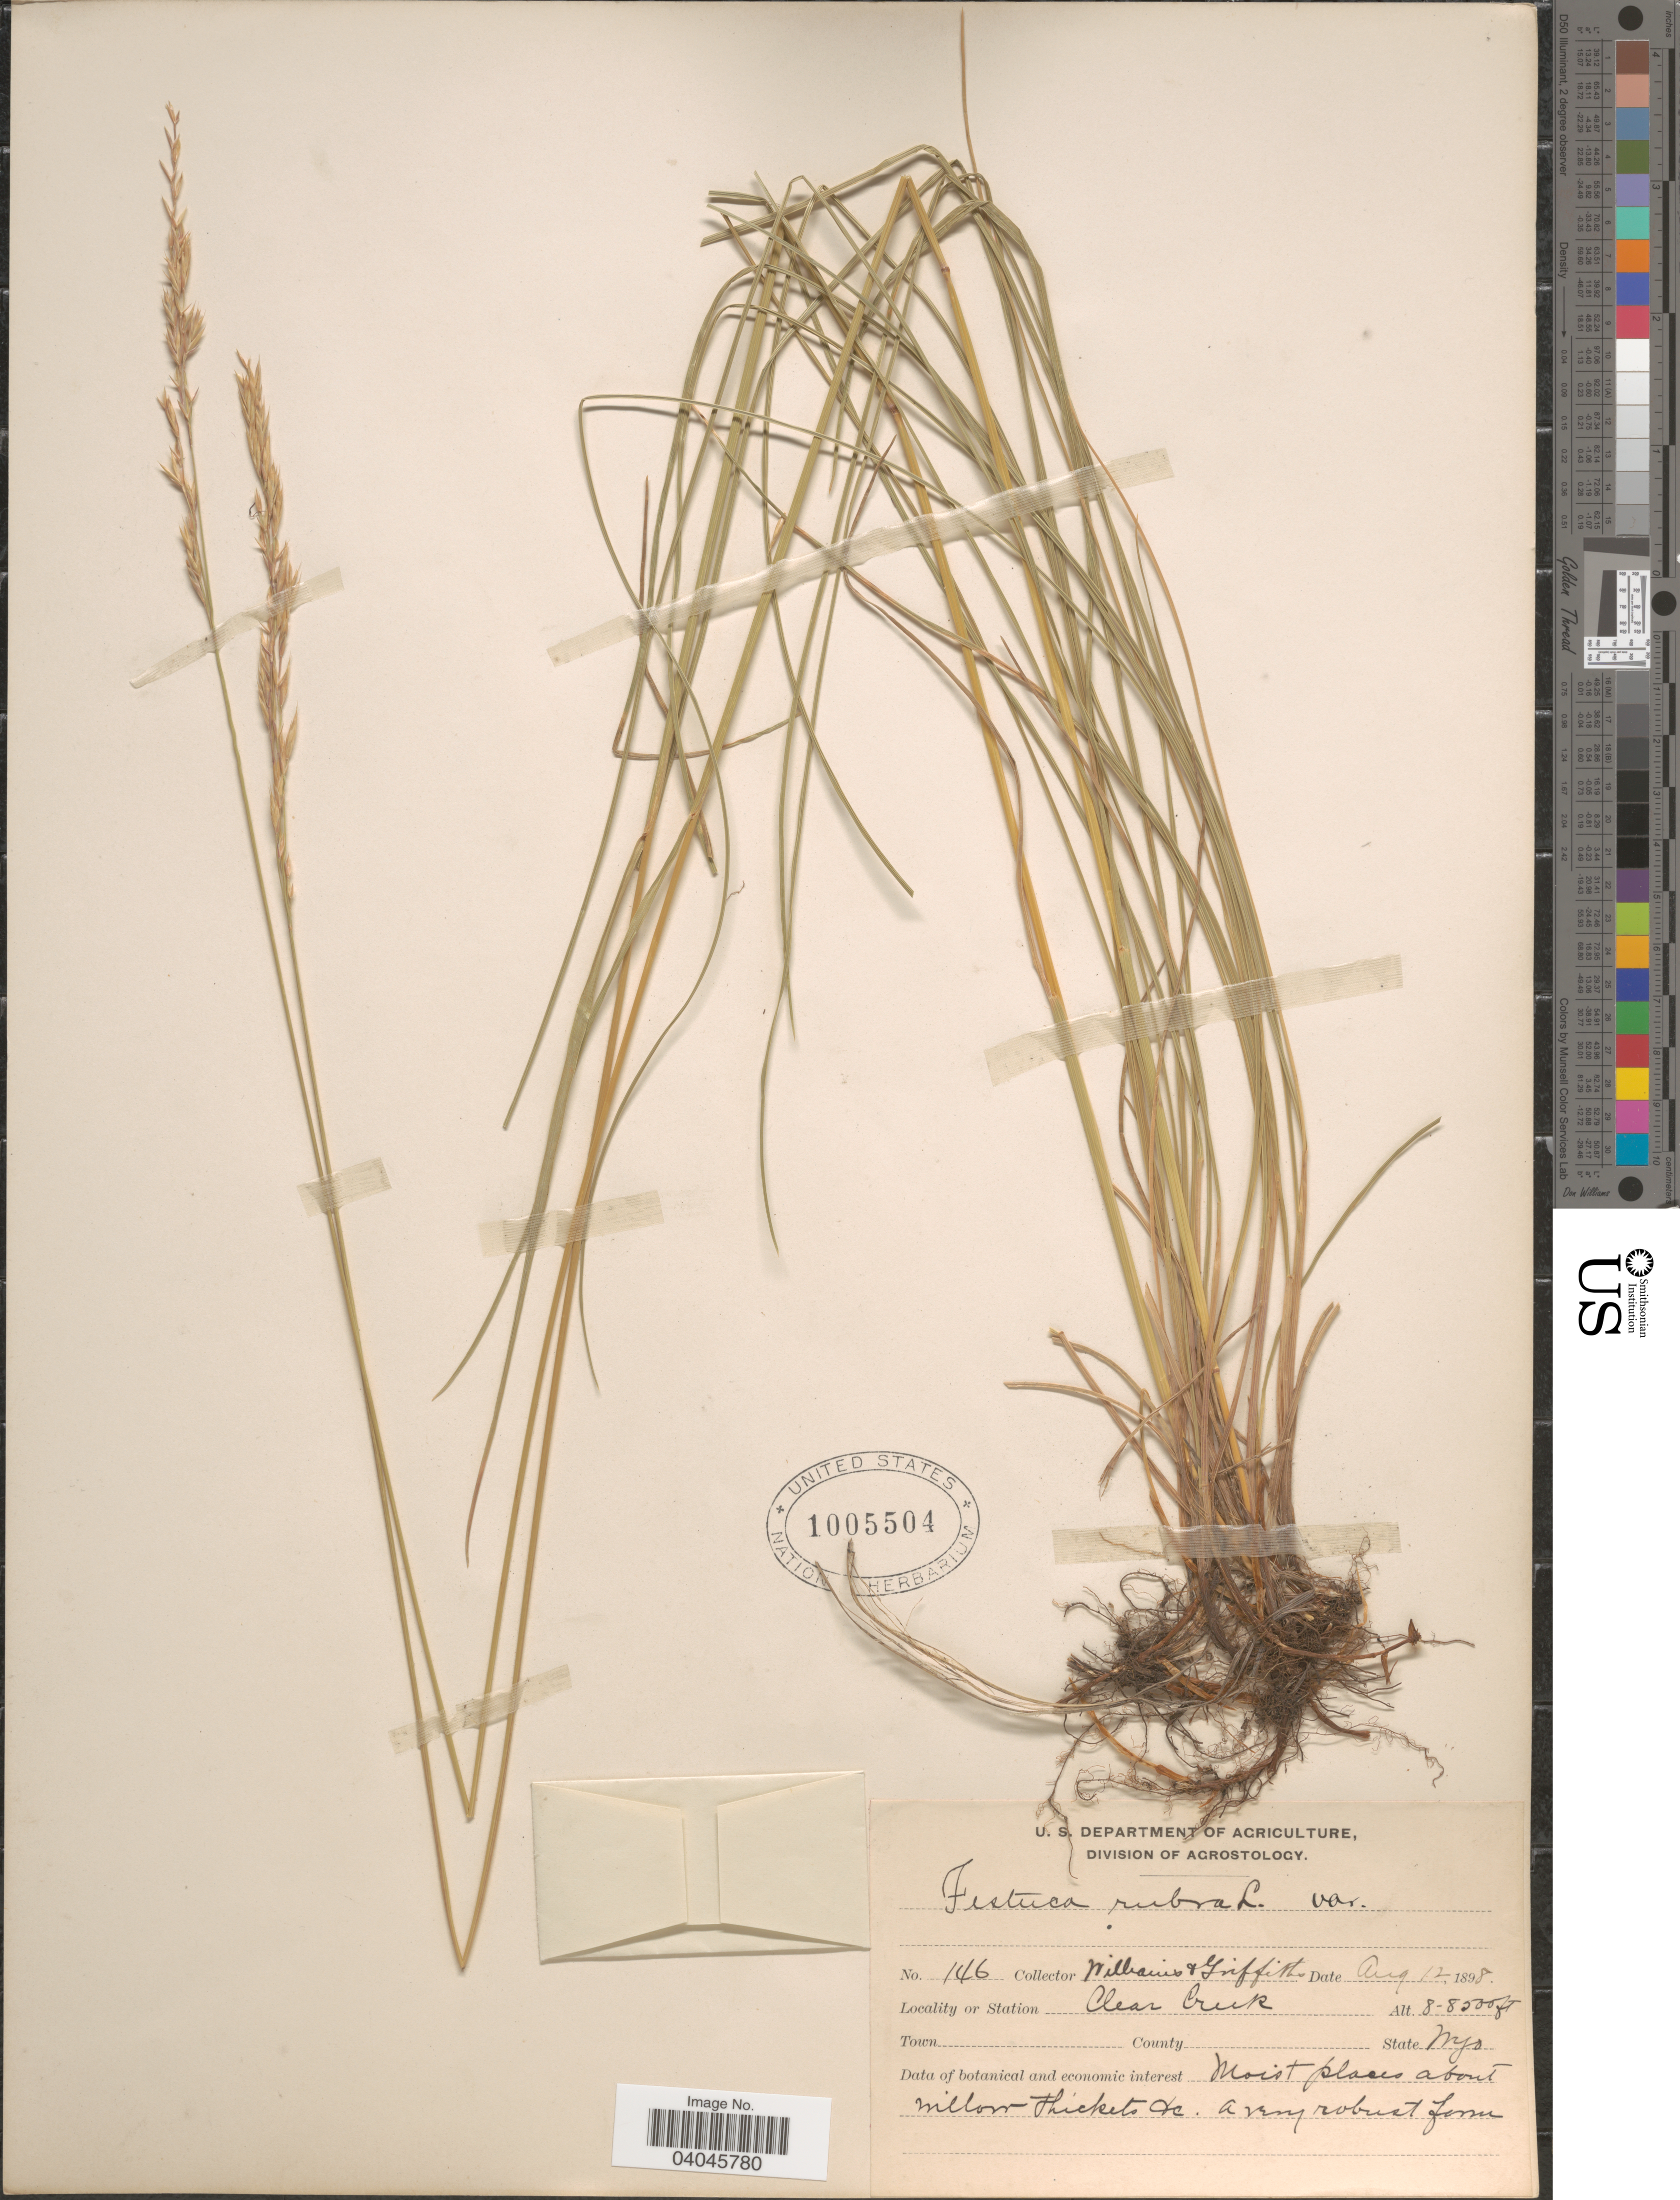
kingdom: Plantae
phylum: Tracheophyta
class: Liliopsida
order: Poales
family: Poaceae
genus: Festuca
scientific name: Festuca rubra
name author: L.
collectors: -- Williams & -. Griffith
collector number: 146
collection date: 1898-08-12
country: United States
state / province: Wyoming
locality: Clear Creek.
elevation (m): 2438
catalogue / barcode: US 1005504